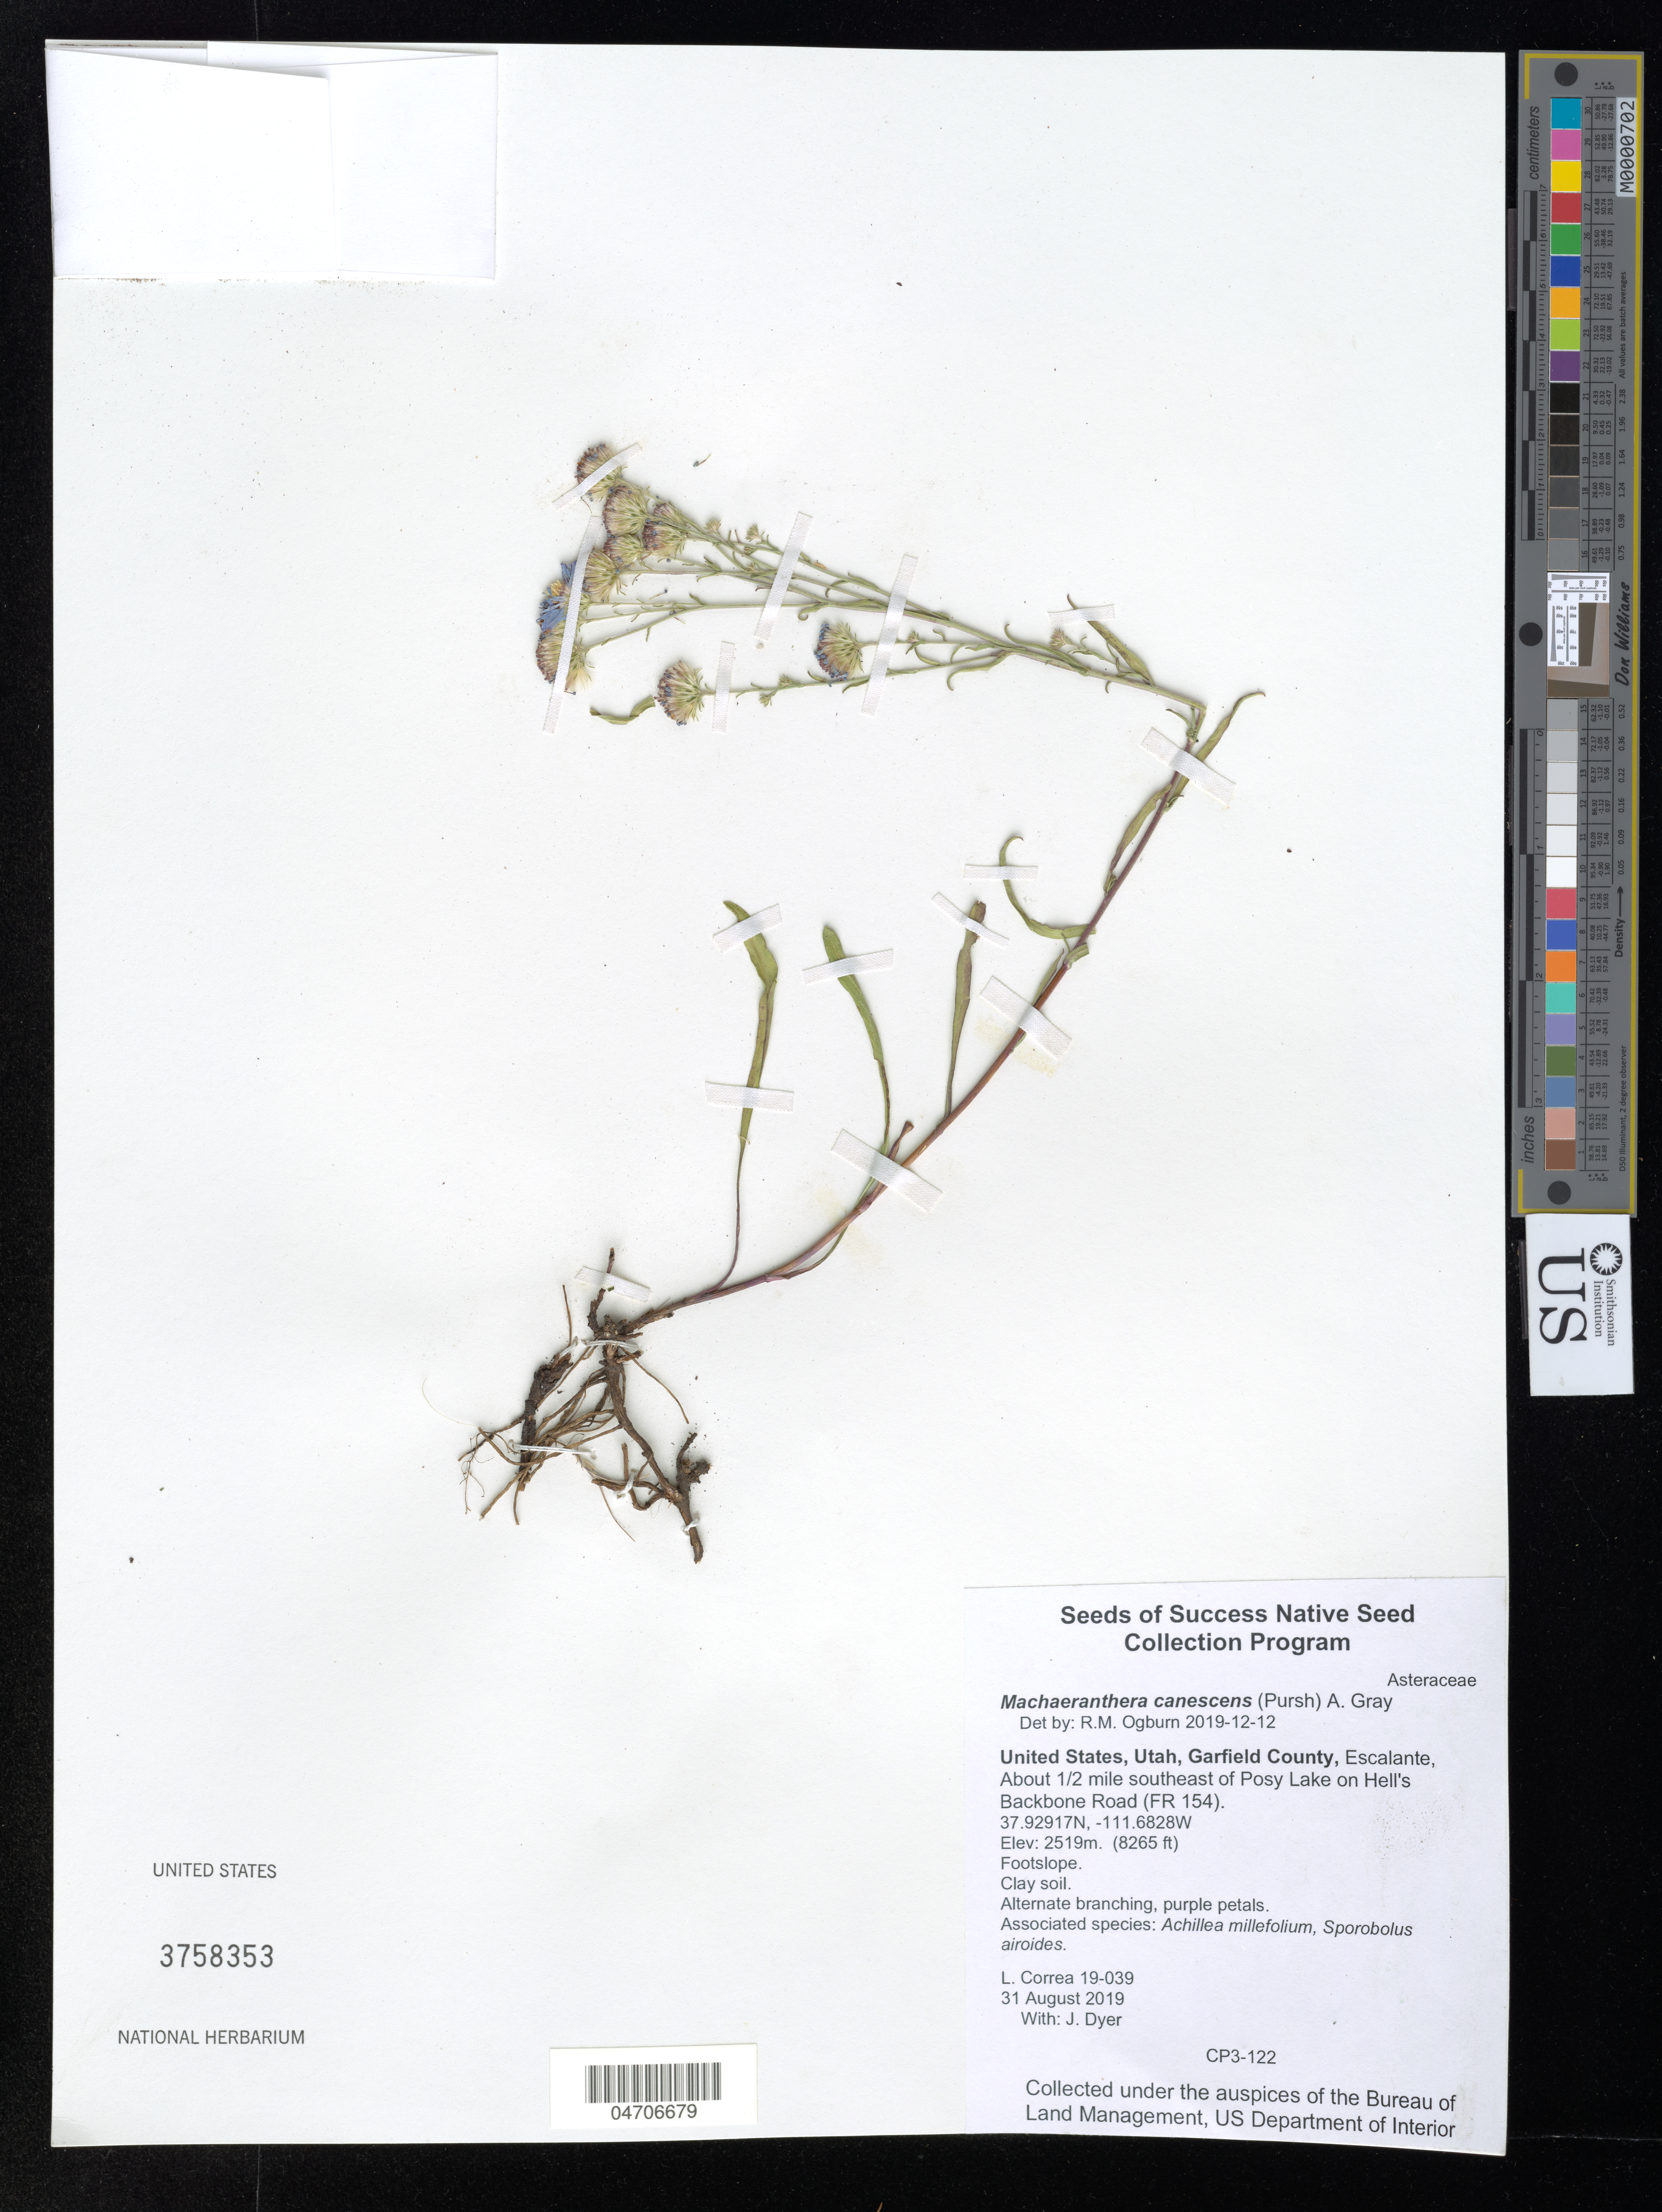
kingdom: Plantae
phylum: Tracheophyta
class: Magnoliopsida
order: Asterales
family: Asteraceae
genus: Machaeranthera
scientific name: Machaeranthera canescens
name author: (Pursh) A. Gray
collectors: L. Correa & J. Dyer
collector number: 19-039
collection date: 2019-08-31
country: United States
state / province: Utah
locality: Garfield County, Escalante, About ½ mile southeast of Posy Lake on Hell's Backbone Road (FR 154).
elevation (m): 2519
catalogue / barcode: US 3758353